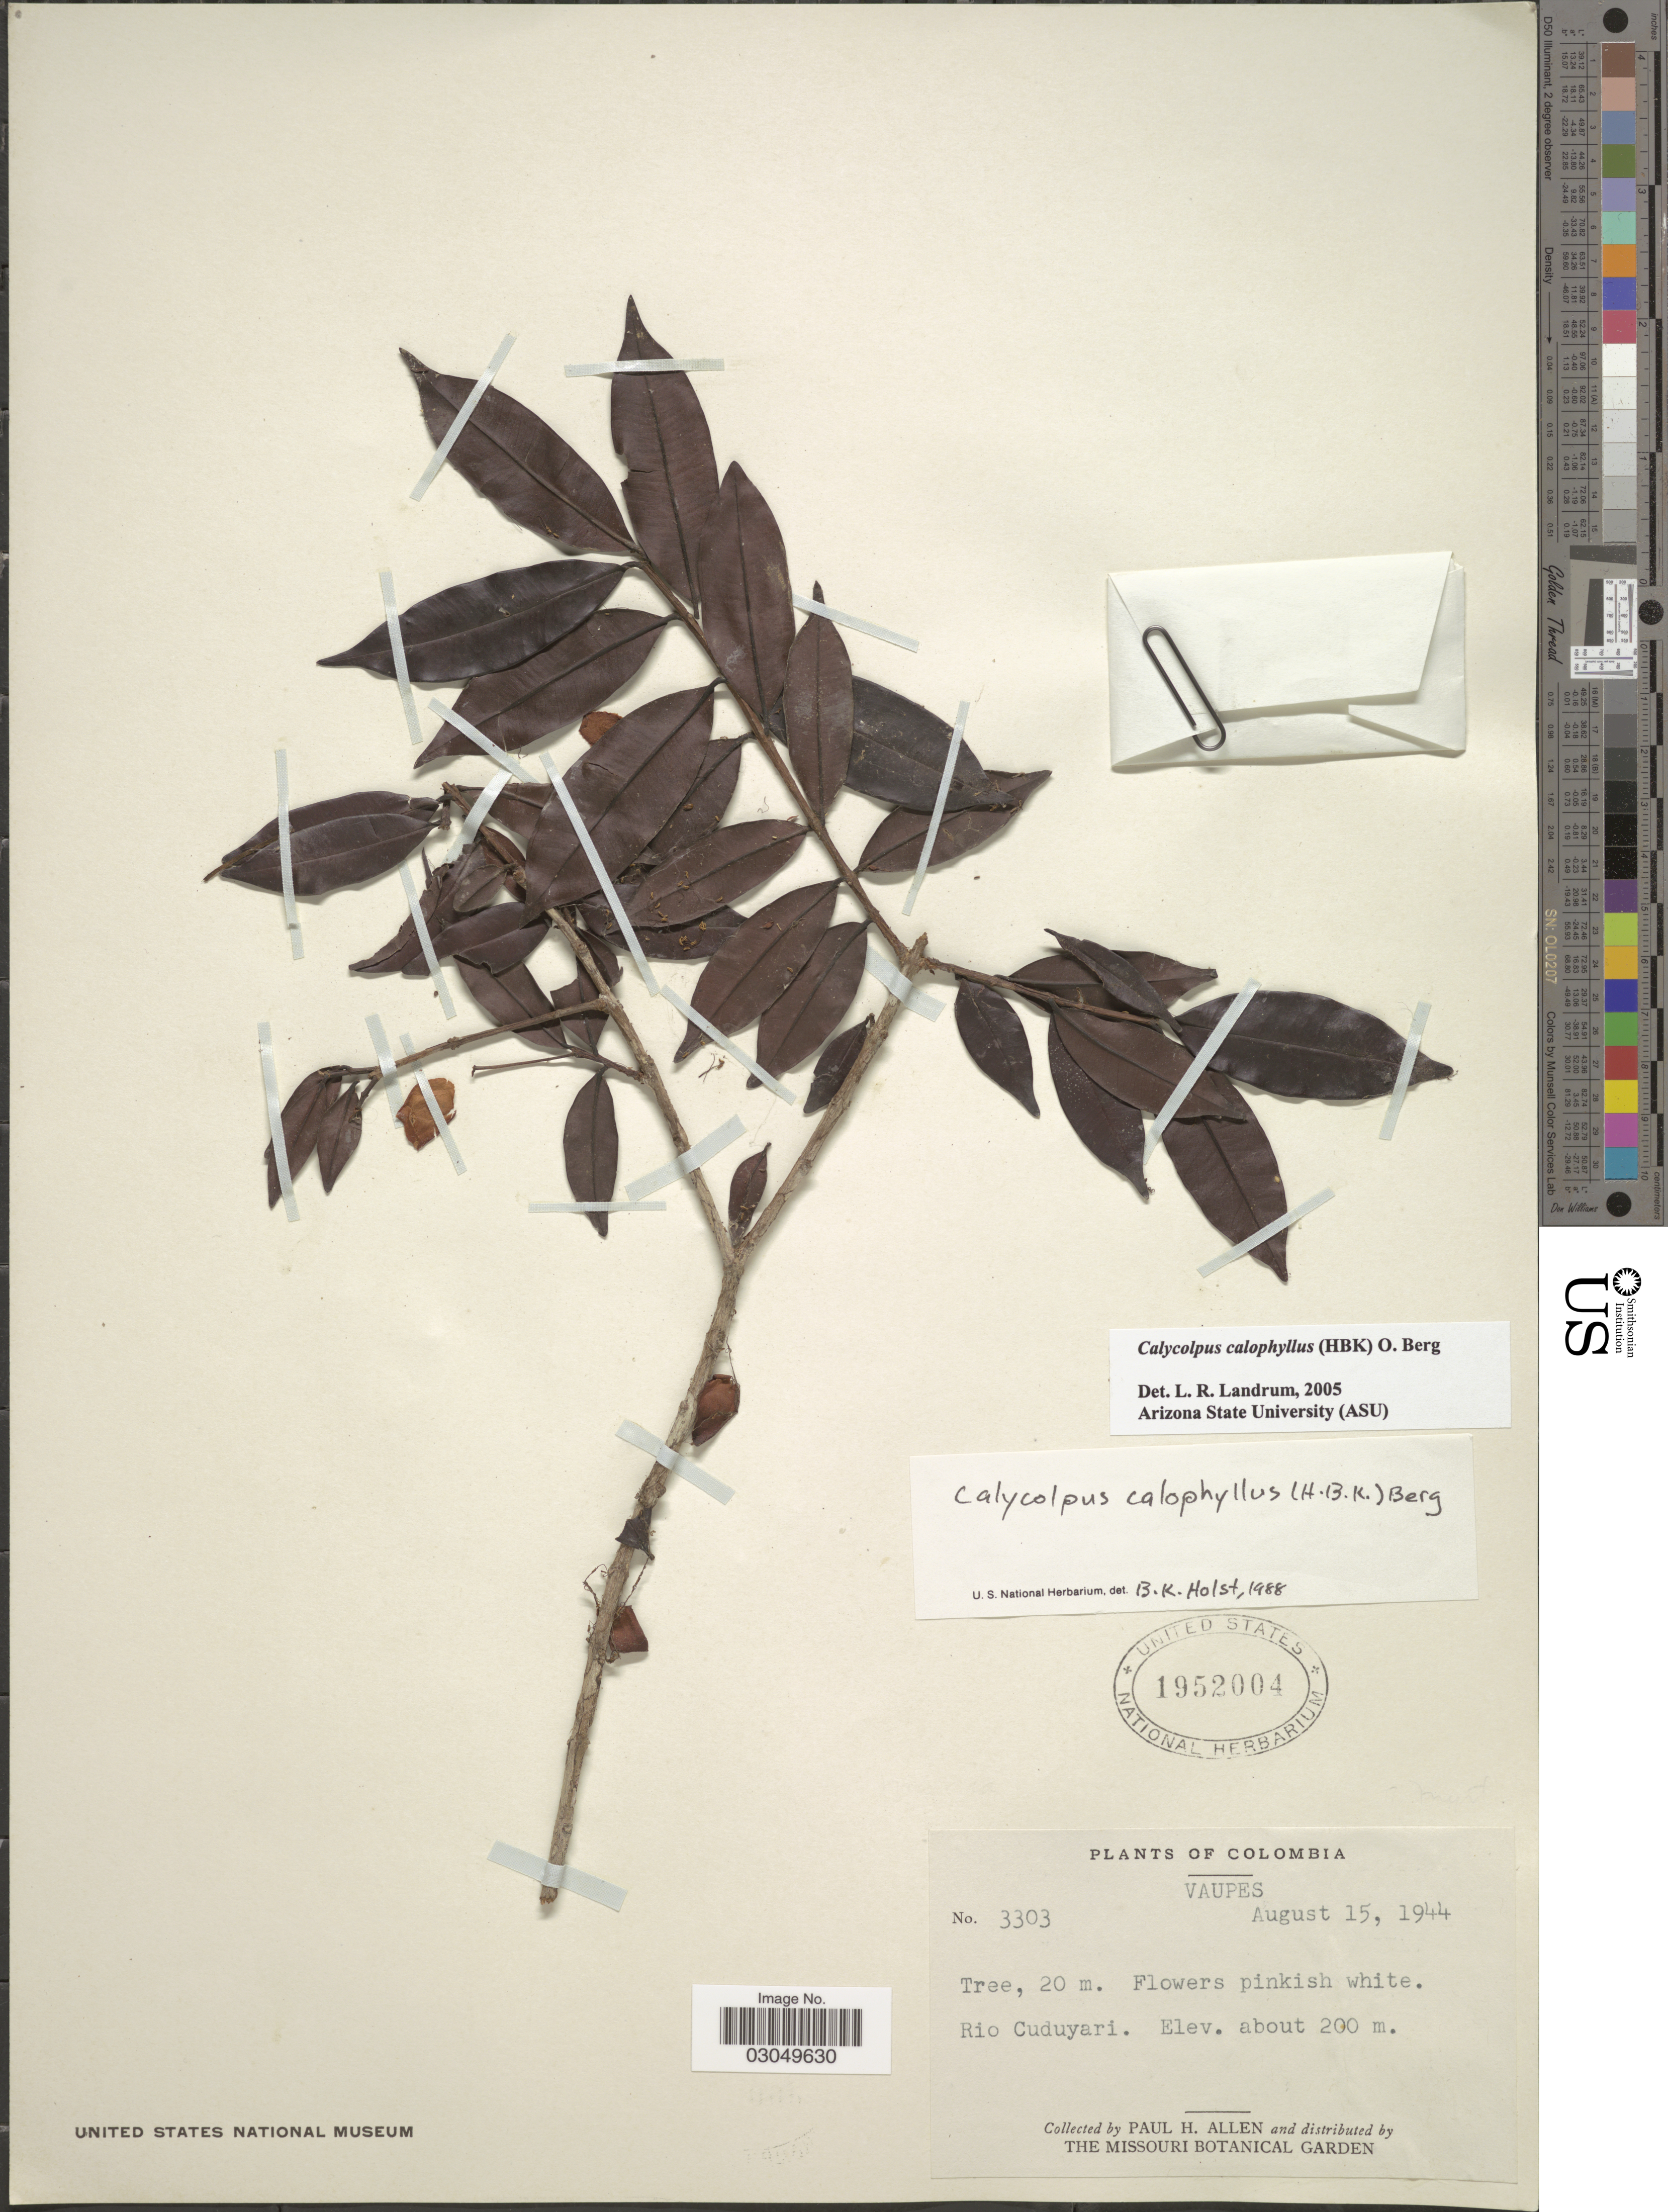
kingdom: Plantae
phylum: Tracheophyta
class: Magnoliopsida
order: Myrtales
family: Myrtaceae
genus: Calycolpus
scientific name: Calycolpus calophyllus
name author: (Kunth) O. Berg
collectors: P. H. Allen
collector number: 3303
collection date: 1944-08-15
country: Colombia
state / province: Vaupés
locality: Rio Cuduyari.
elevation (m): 200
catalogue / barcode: US 1952004